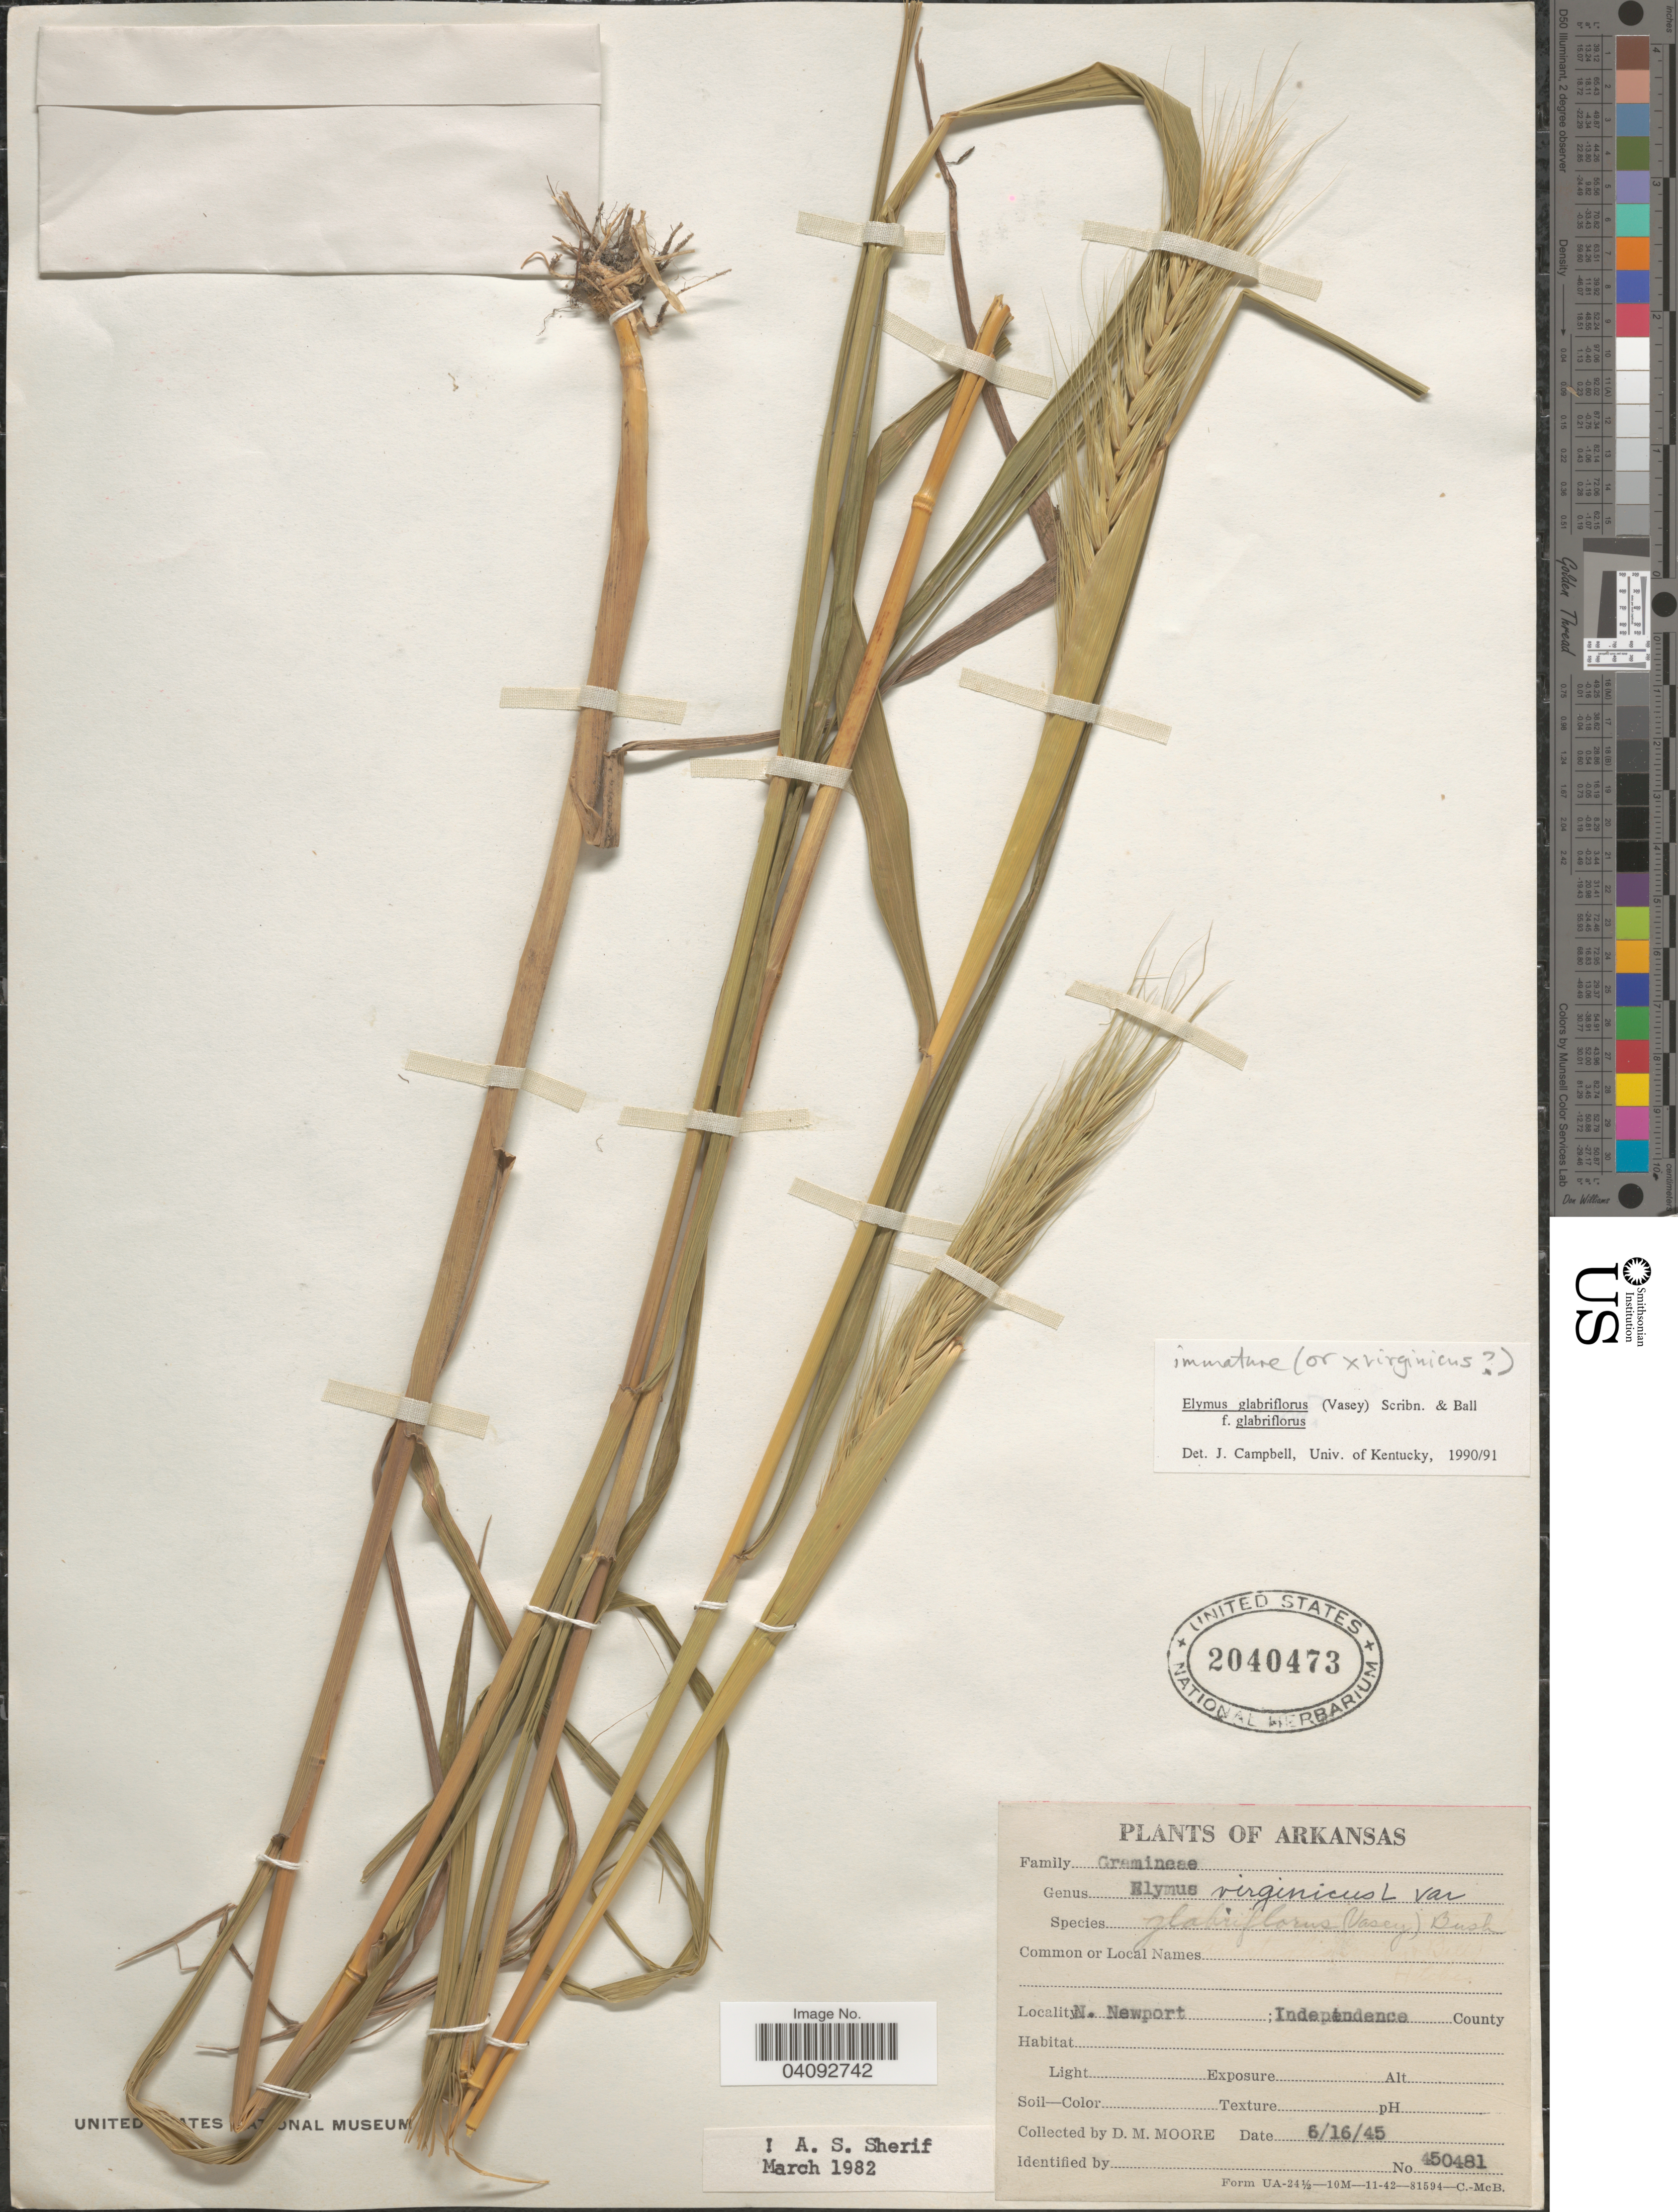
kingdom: Plantae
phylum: Tracheophyta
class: Liliopsida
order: Poales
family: Poaceae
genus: Elymus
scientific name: Elymus glabriflorus var. glabriflorus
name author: (Vasey ex L.H. Dewey) Scribn. & C.R. Ball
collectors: D. Moore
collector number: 450481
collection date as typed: Transcribed d/m/y: 16/6/45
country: United States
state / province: Arkansas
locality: N. Newport; Independence County.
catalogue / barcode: US 2040473